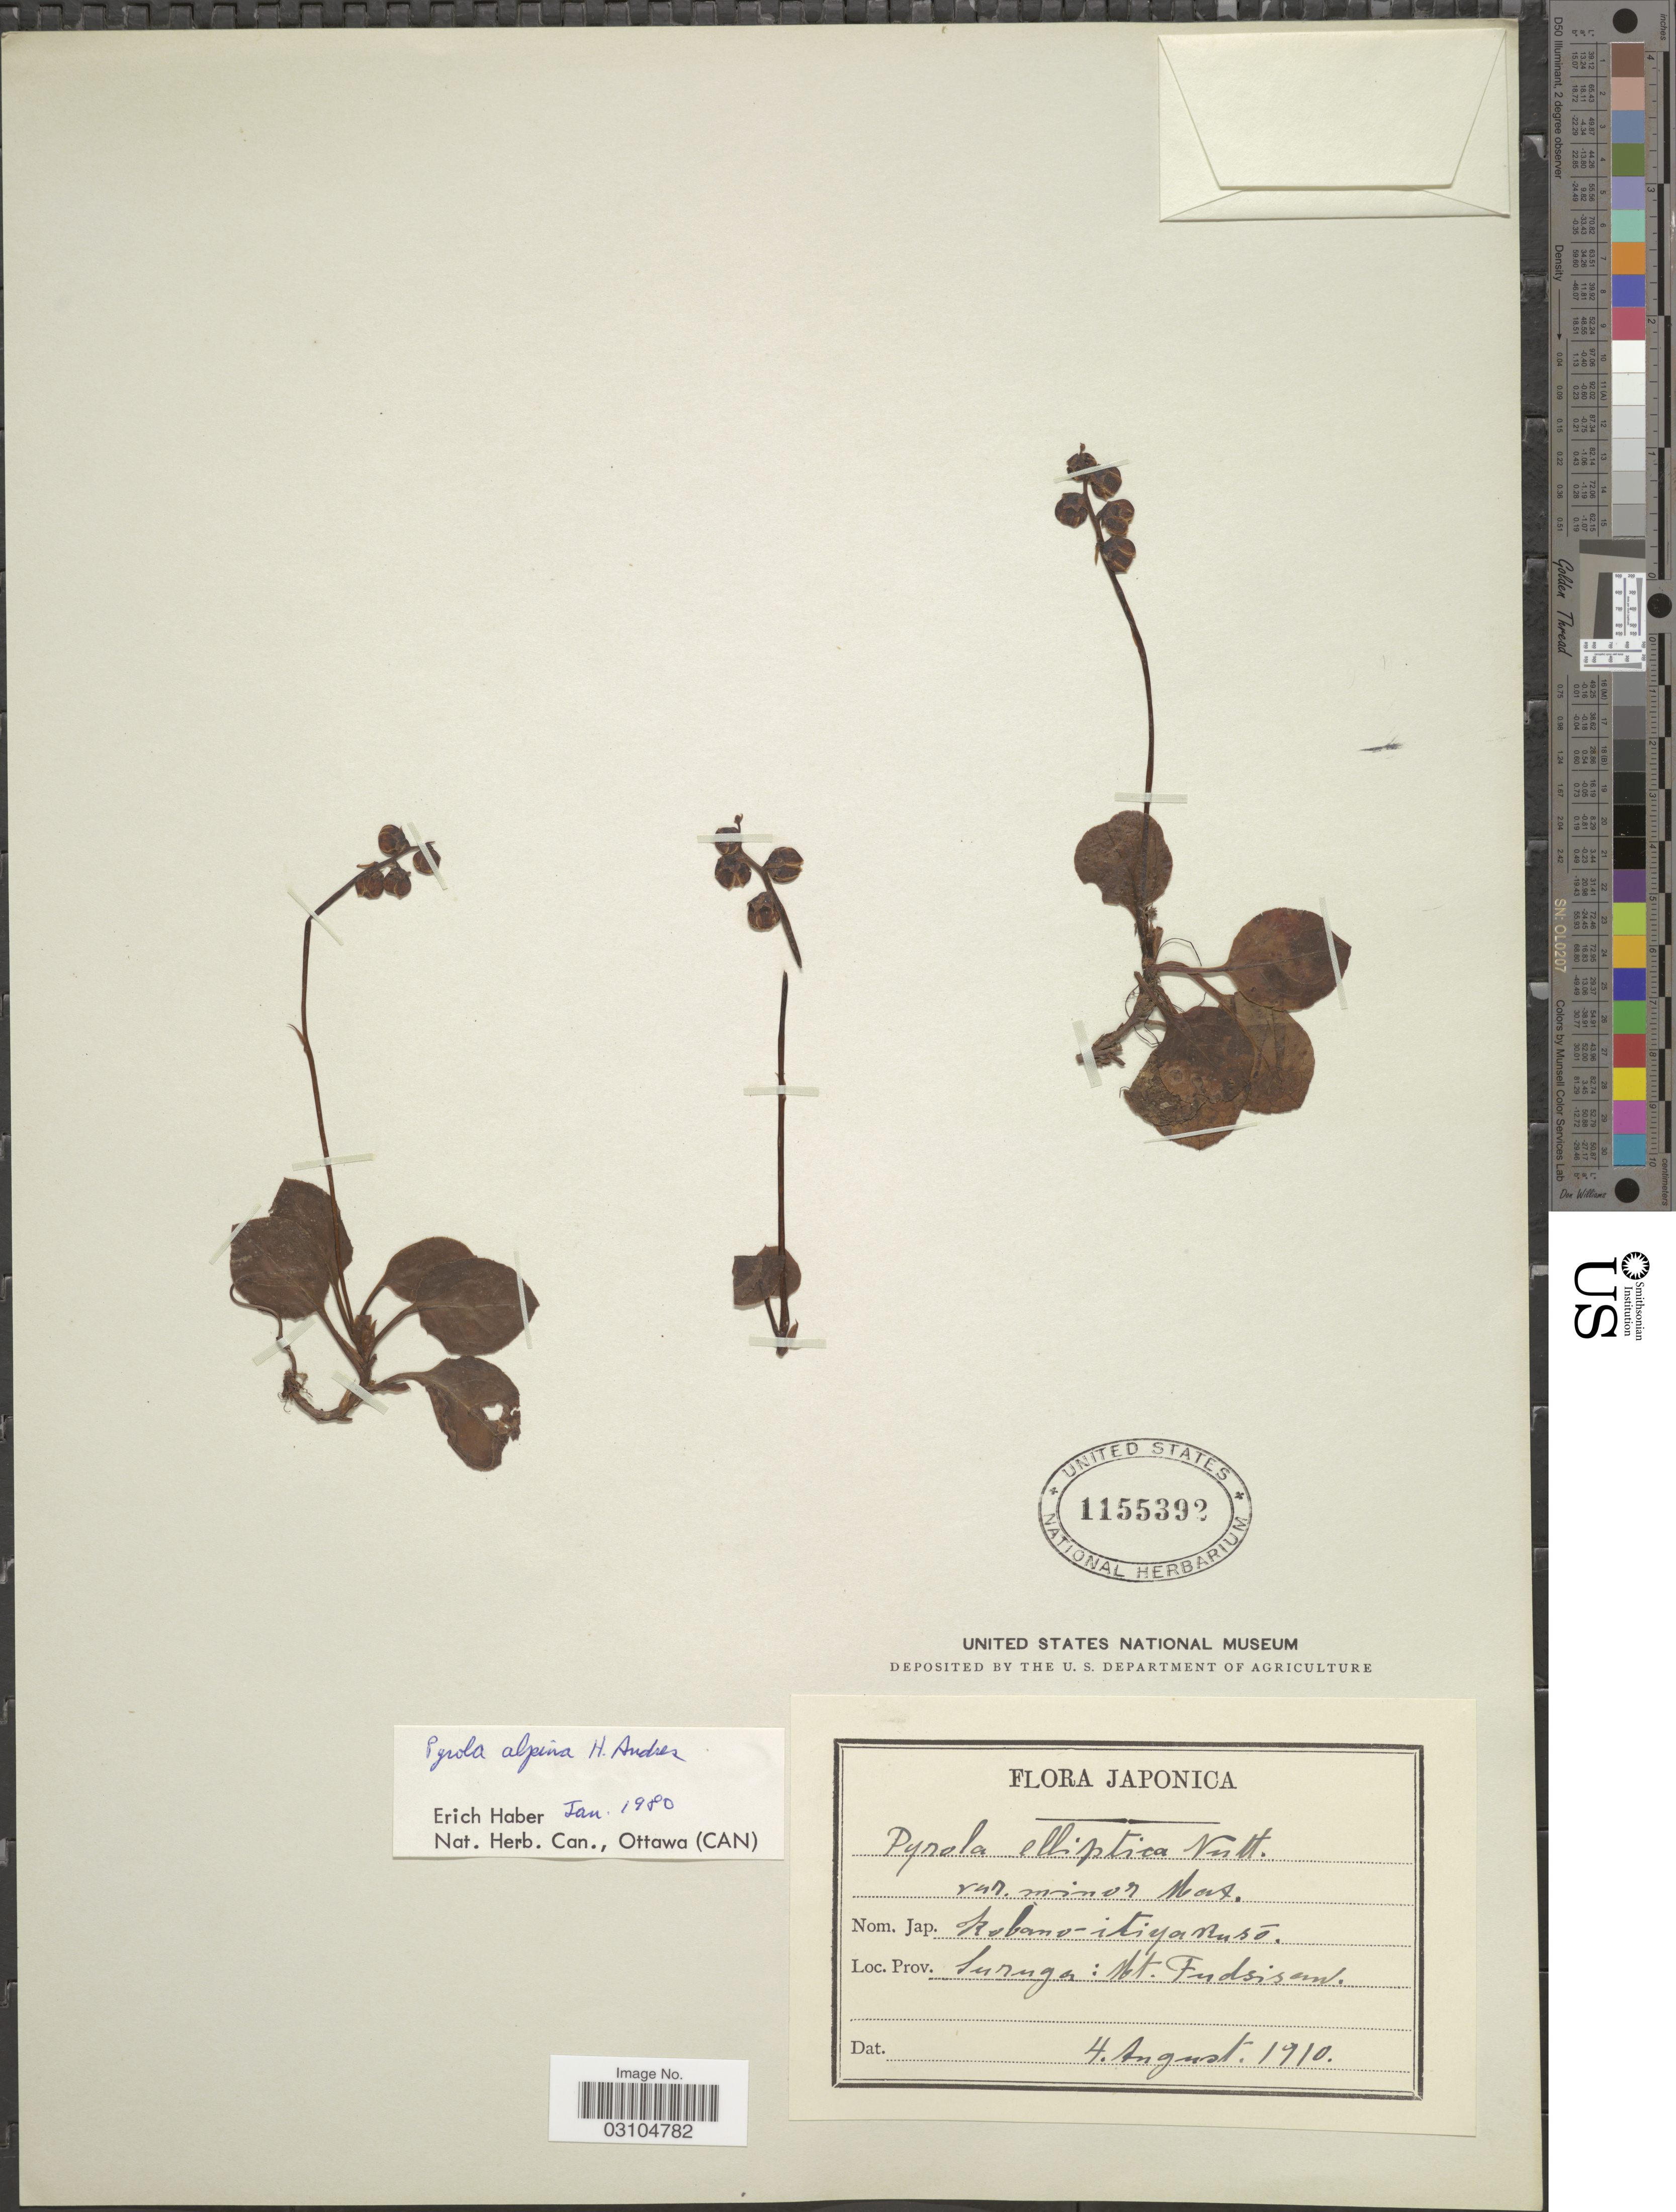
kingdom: Plantae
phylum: Tracheophyta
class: Magnoliopsida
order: Ericales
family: Ericaceae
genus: Pyrola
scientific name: Pyrola alpina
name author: Andres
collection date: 1910-08-04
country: Japan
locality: Suruga: Mt. Fudsisan.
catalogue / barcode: US 1155392